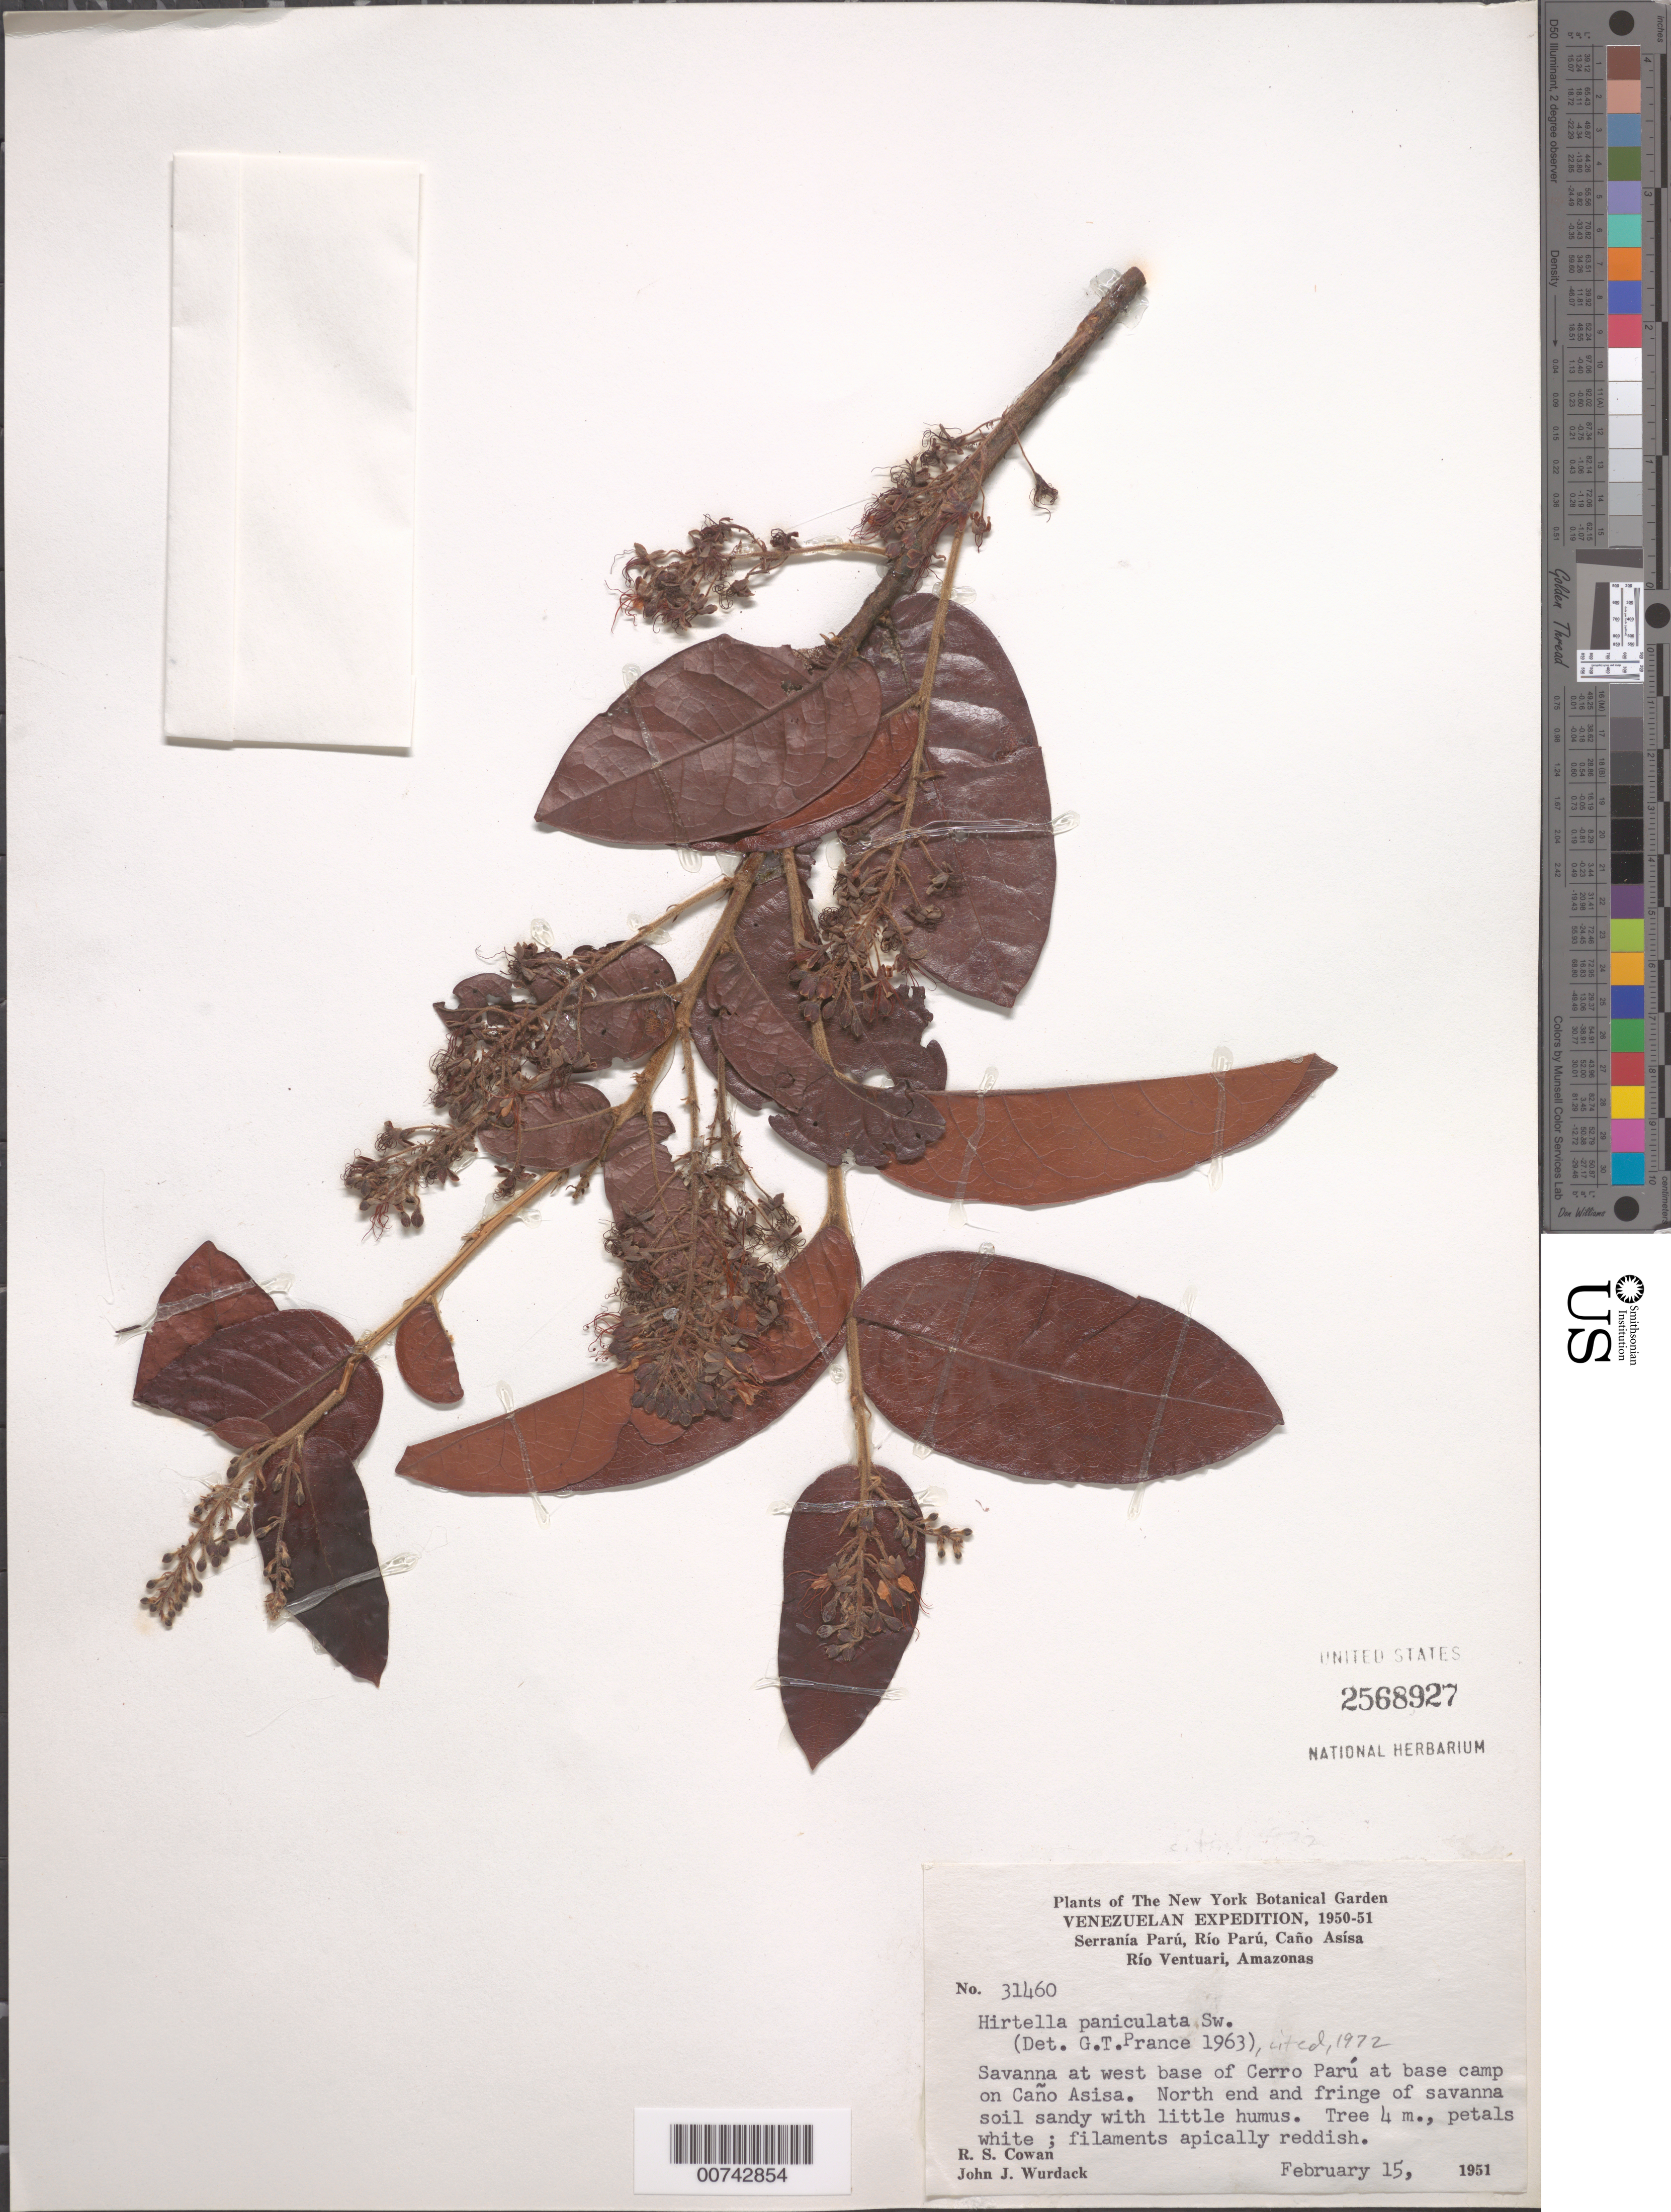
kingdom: Plantae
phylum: Tracheophyta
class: Magnoliopsida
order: Malpighiales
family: Chrysobalanaceae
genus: Hirtella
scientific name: Hirtella paniculata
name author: Sw.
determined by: Prance, G. T.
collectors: R. S. Cowan & J. J. Wurdack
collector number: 31460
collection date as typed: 15-Feb-51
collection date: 1951-02-15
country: Venezuela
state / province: Amazonas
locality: Serranía Parú, Río Parú, Río Ventuari, west base of Cerro Paru at base camp on Caño Asisa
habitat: North end and fringe of savanna, soil sandy with little humus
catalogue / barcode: US 2568927